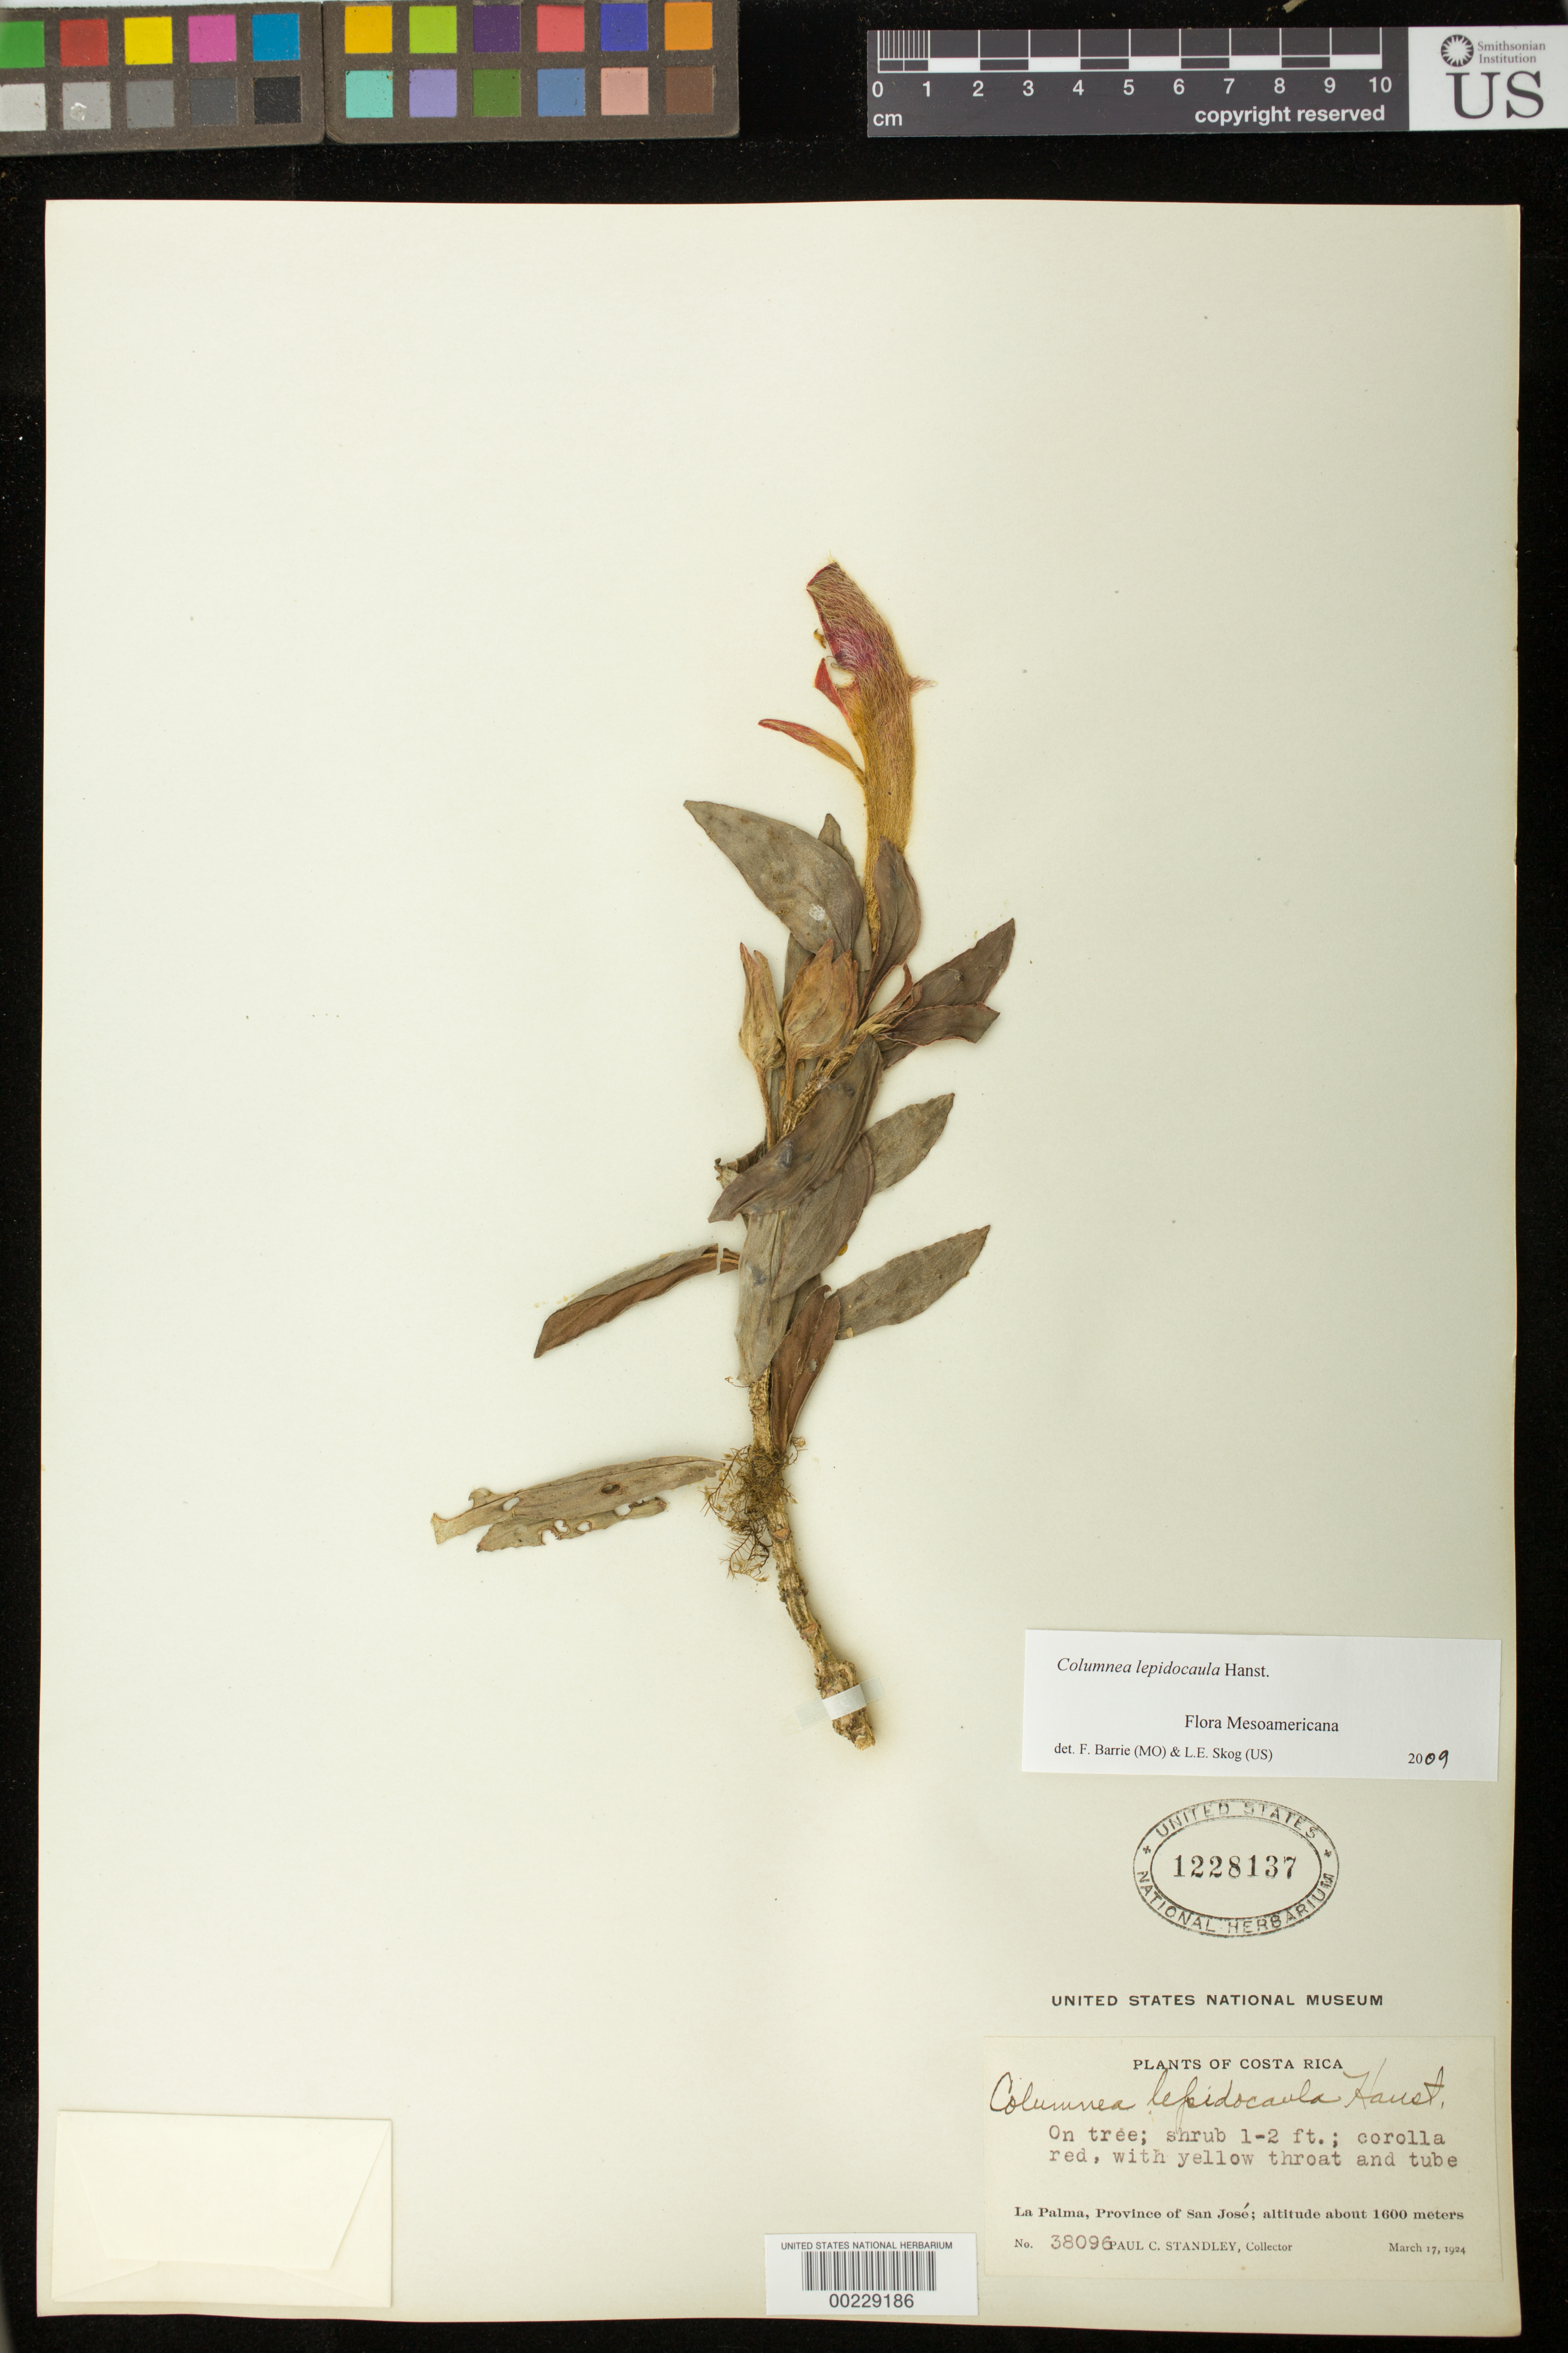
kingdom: Plantae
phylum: Tracheophyta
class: Magnoliopsida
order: Lamiales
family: Gesneriaceae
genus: Columnea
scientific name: Columnea lepidocaula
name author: Hanst.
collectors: P. C. Standley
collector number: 38096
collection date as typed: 17 Mar 1924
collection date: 1924-03-17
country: Costa Rica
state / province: San José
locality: La Palma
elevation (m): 1600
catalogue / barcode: US 1228137